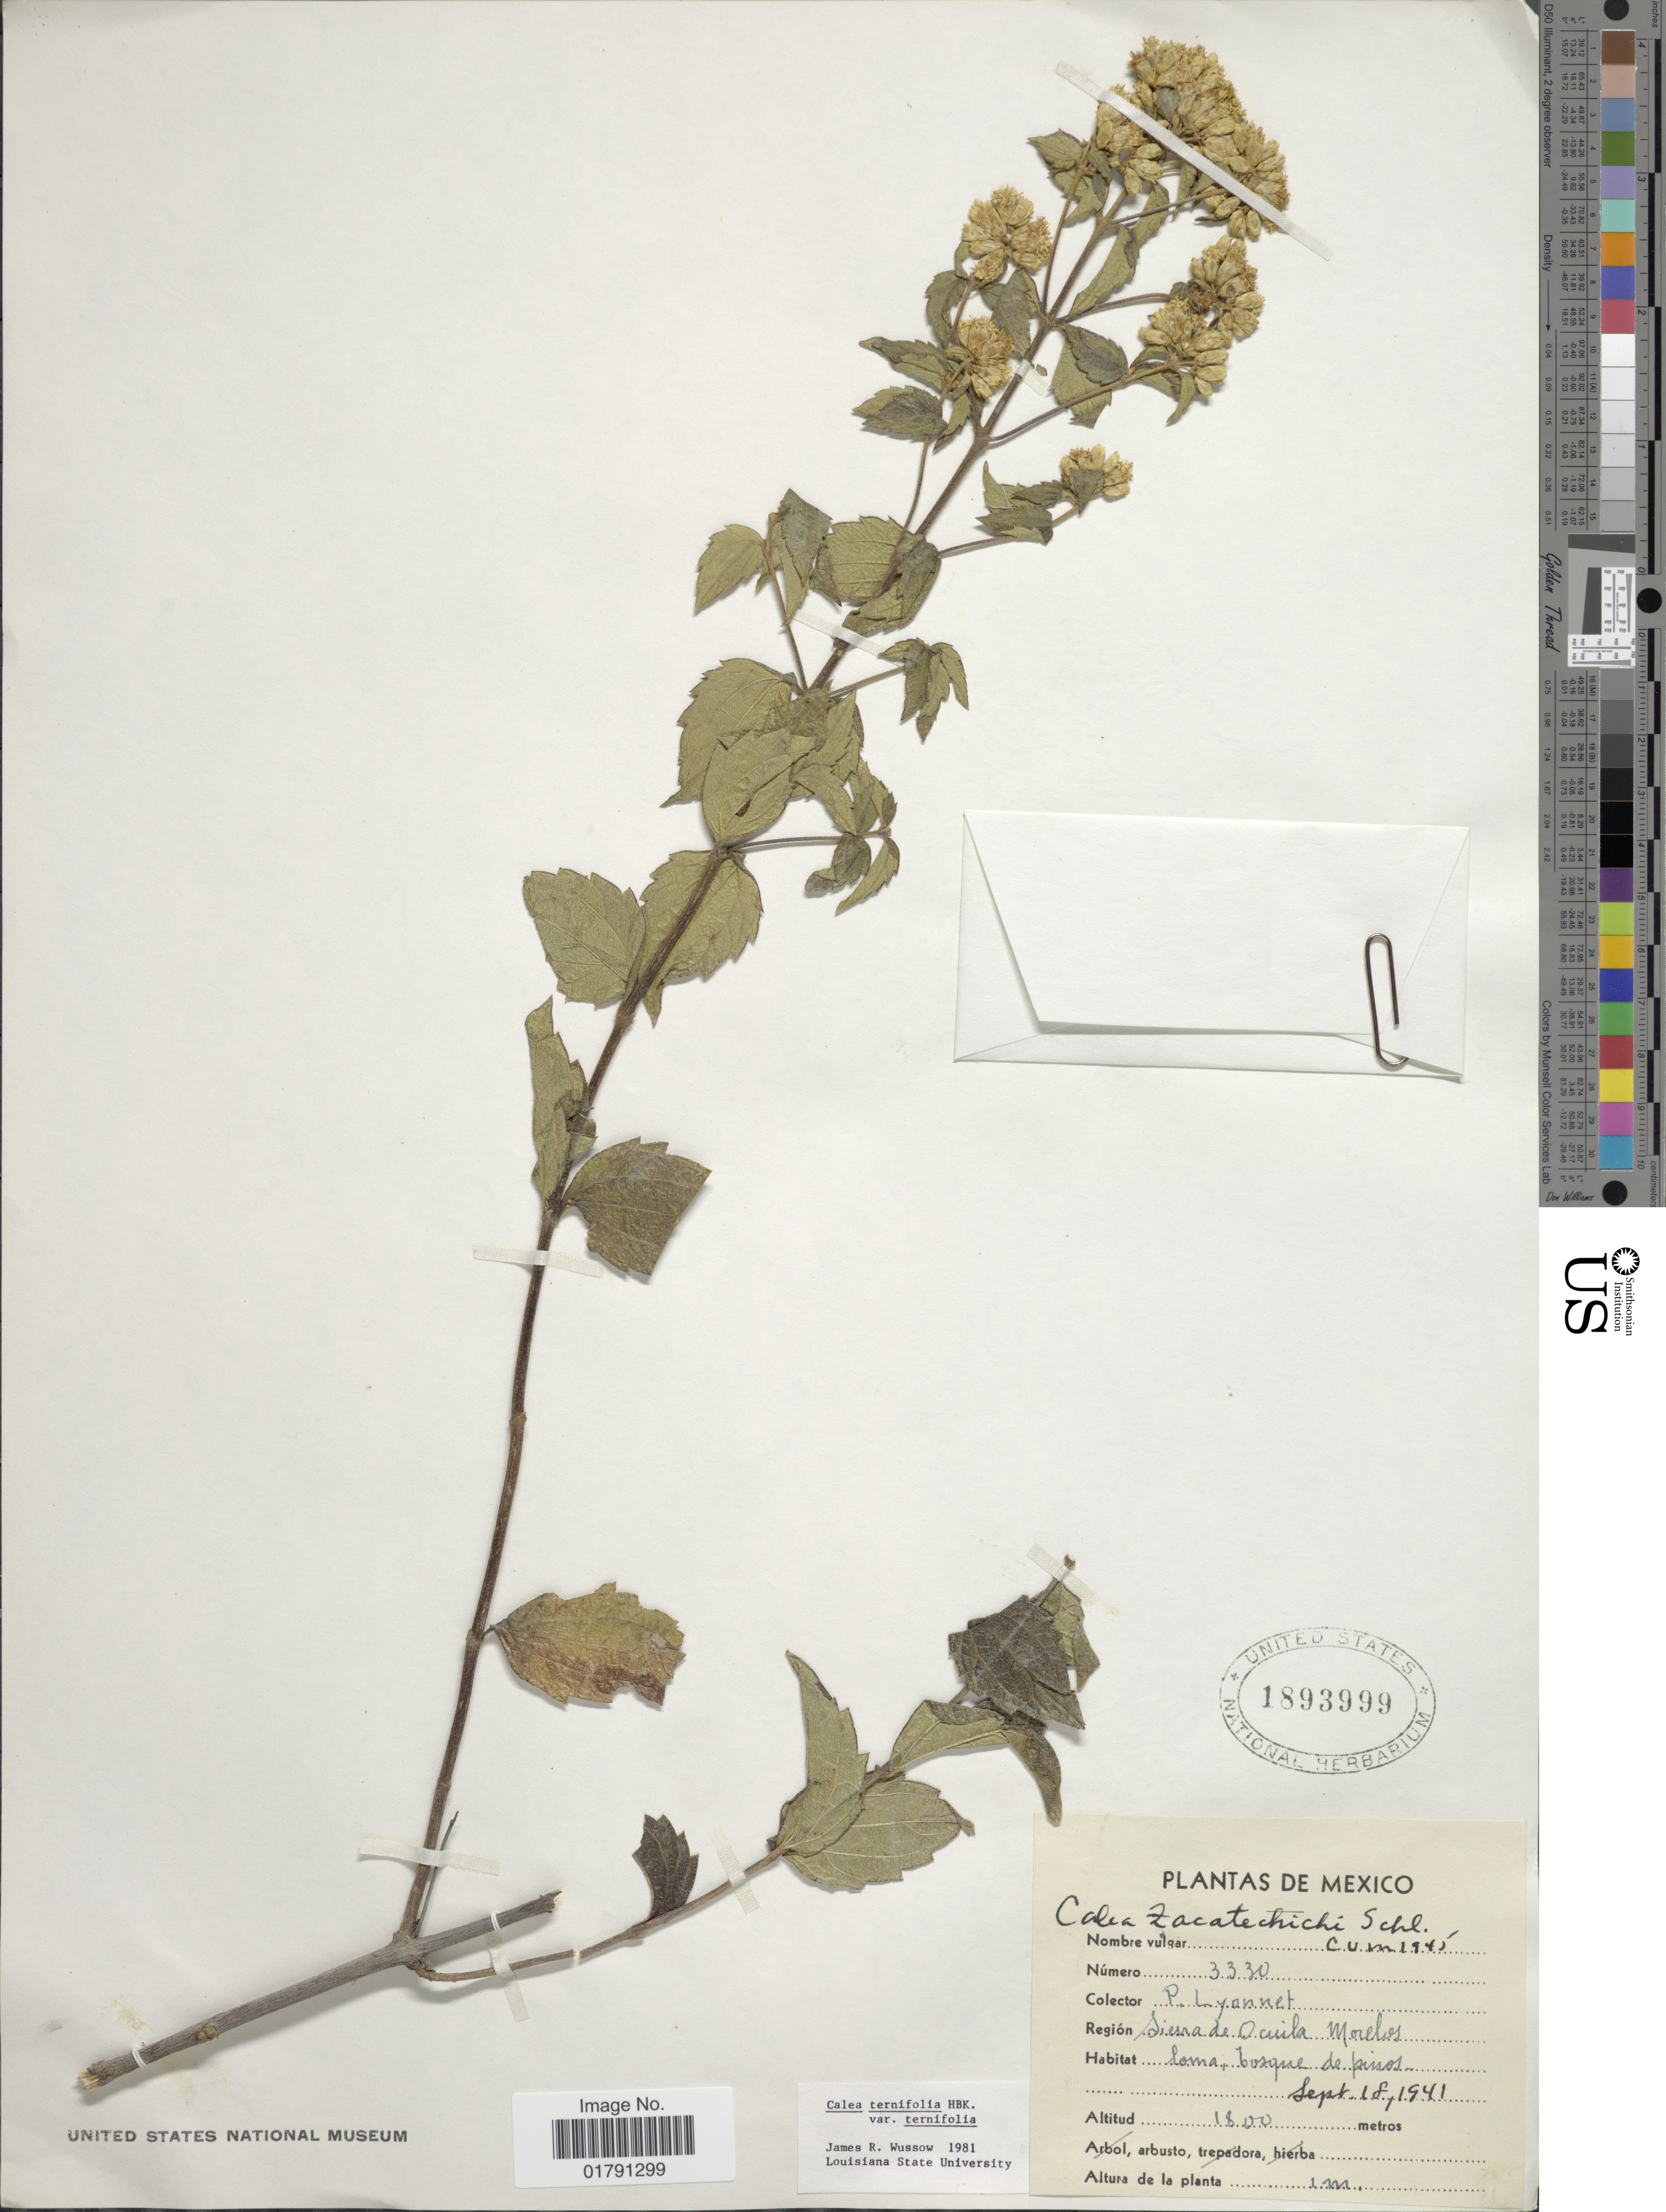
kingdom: Plantae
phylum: Tracheophyta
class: Magnoliopsida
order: Asterales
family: Asteraceae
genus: Calea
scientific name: Calea ternifolia var. ternifolia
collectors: P. Lyonnet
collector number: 3330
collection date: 1941-09-18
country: Mexico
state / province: Morelos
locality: Sierra de Ocuila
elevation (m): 1800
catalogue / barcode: US 1893999